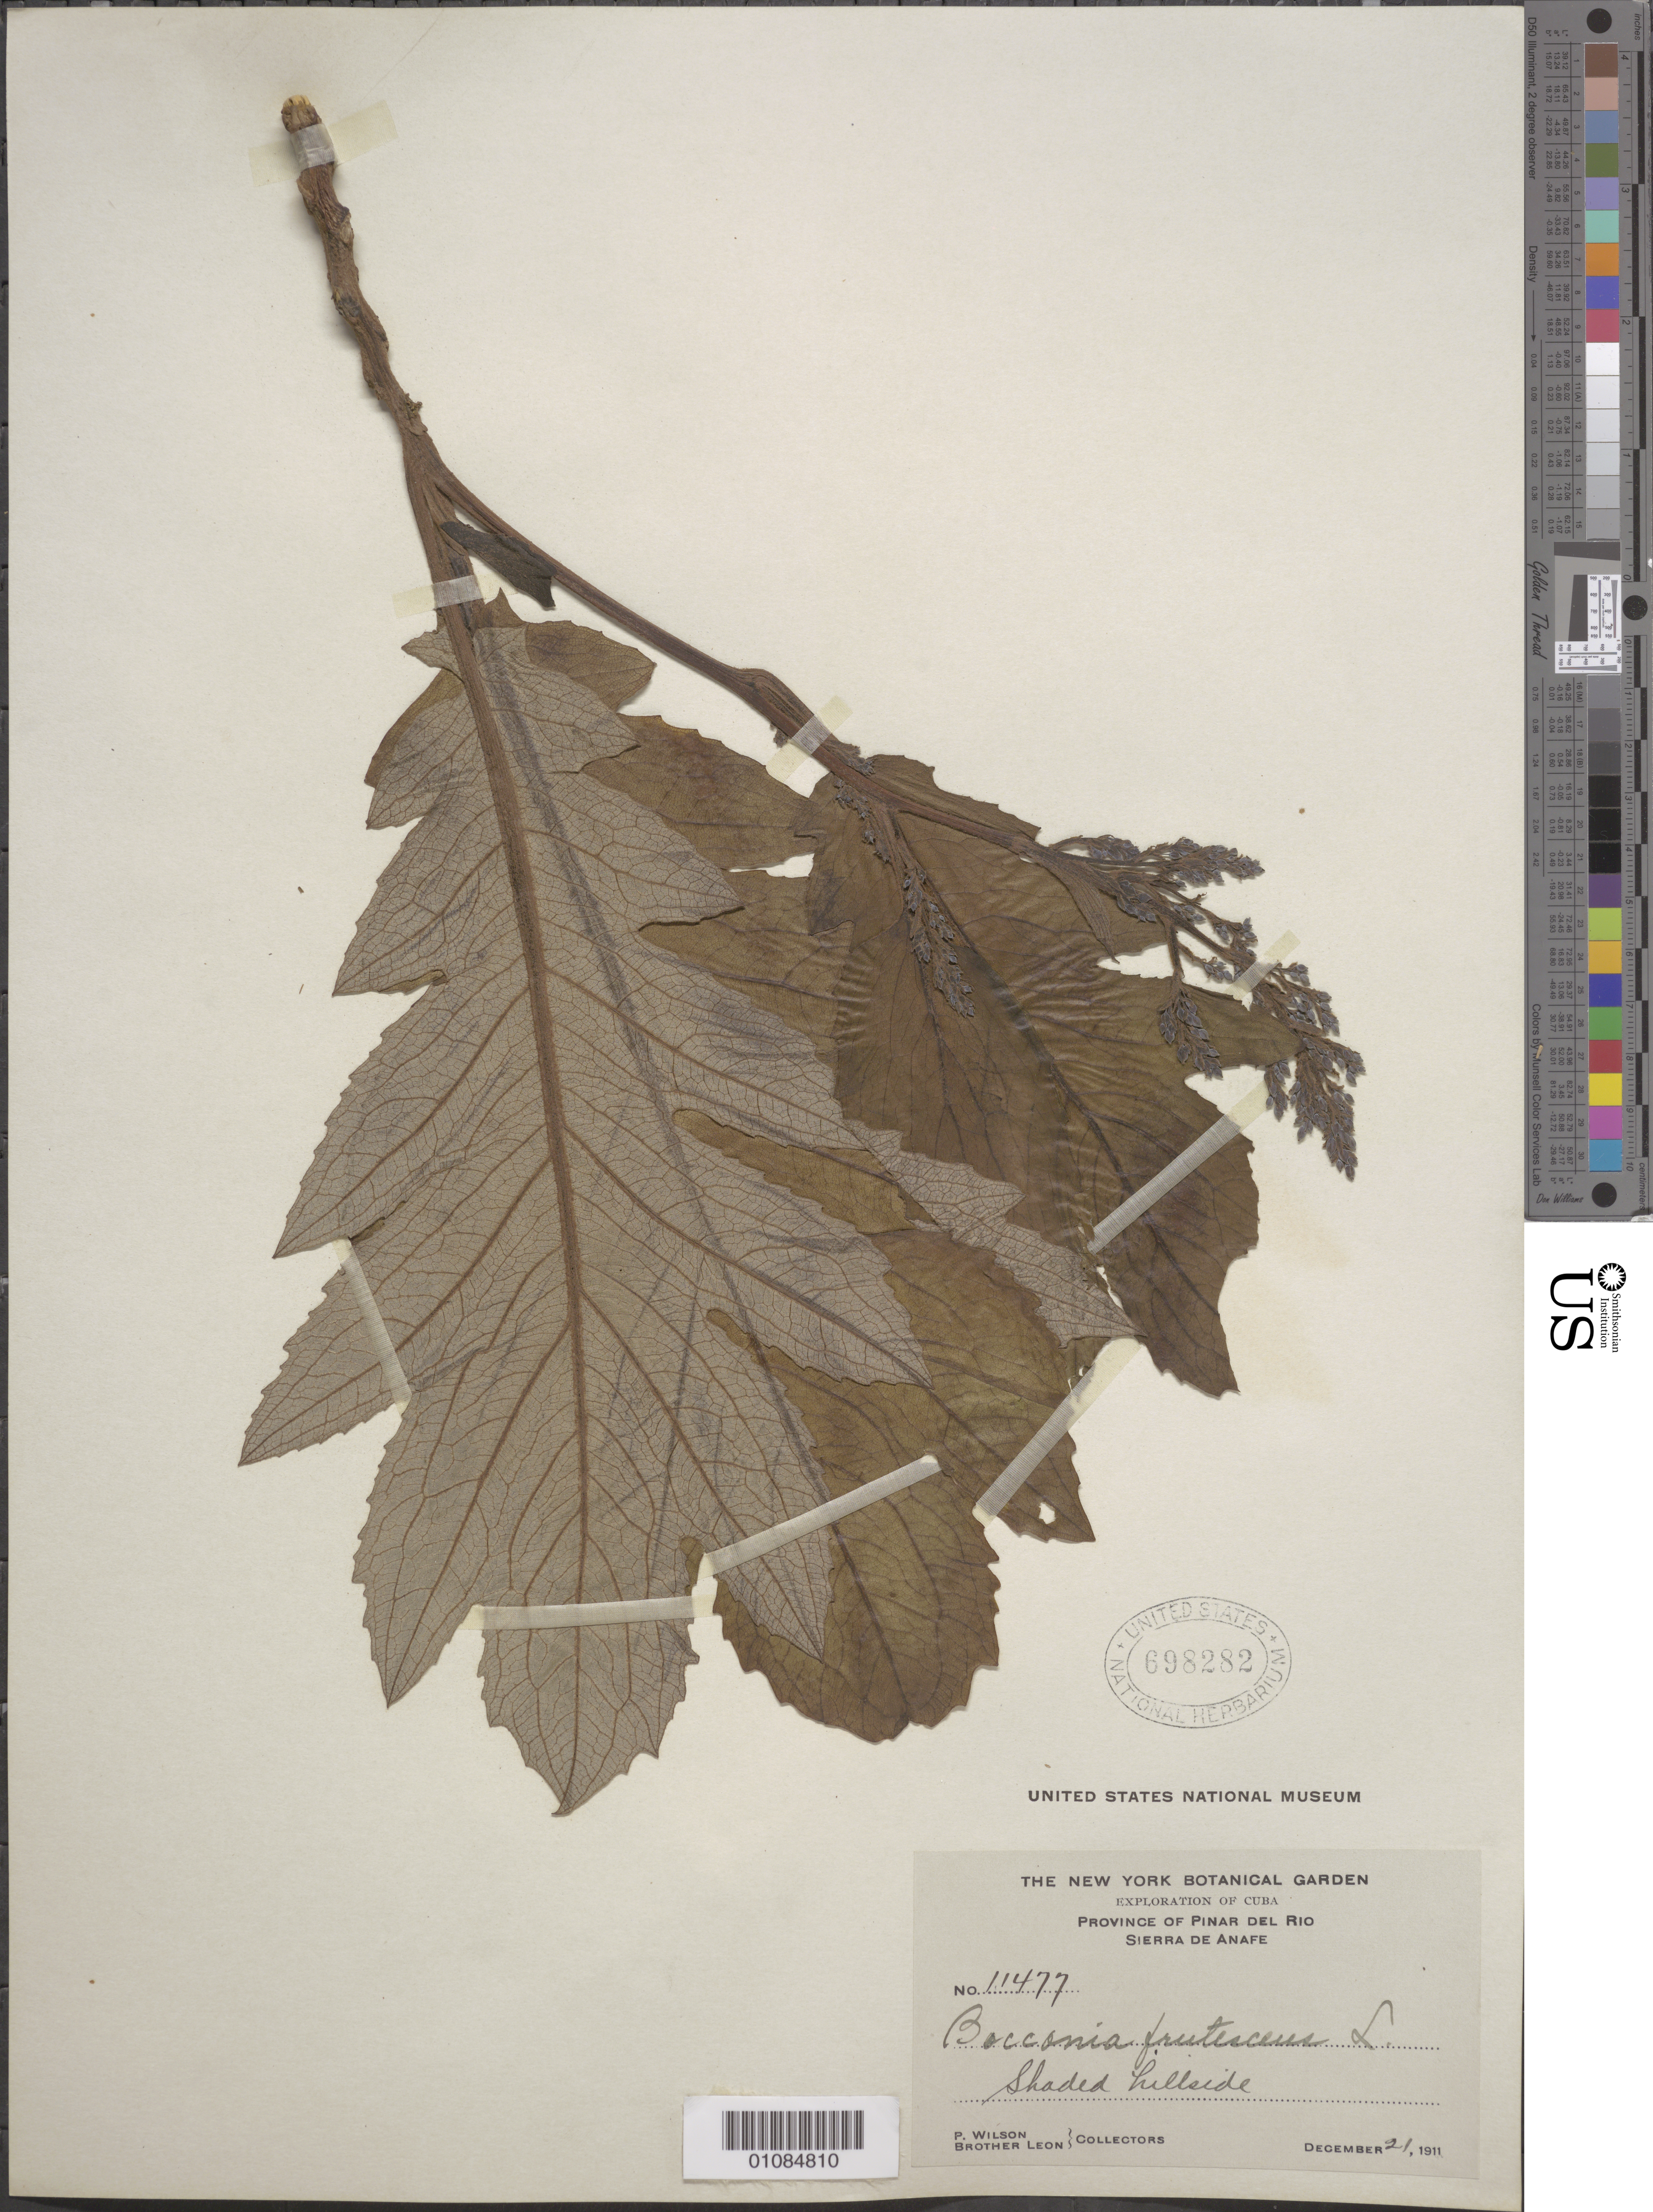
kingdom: Plantae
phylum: Tracheophyta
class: Magnoliopsida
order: Ranunculales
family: Papaveraceae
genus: Bocconia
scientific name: Bocconia frutescens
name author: L.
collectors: P. Wilson & Bro. León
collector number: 11477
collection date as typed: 21 Dec 1911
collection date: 1911-12-21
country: Cuba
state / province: Pinar del Rio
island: Cuba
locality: Pinar del Rio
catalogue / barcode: US 698282